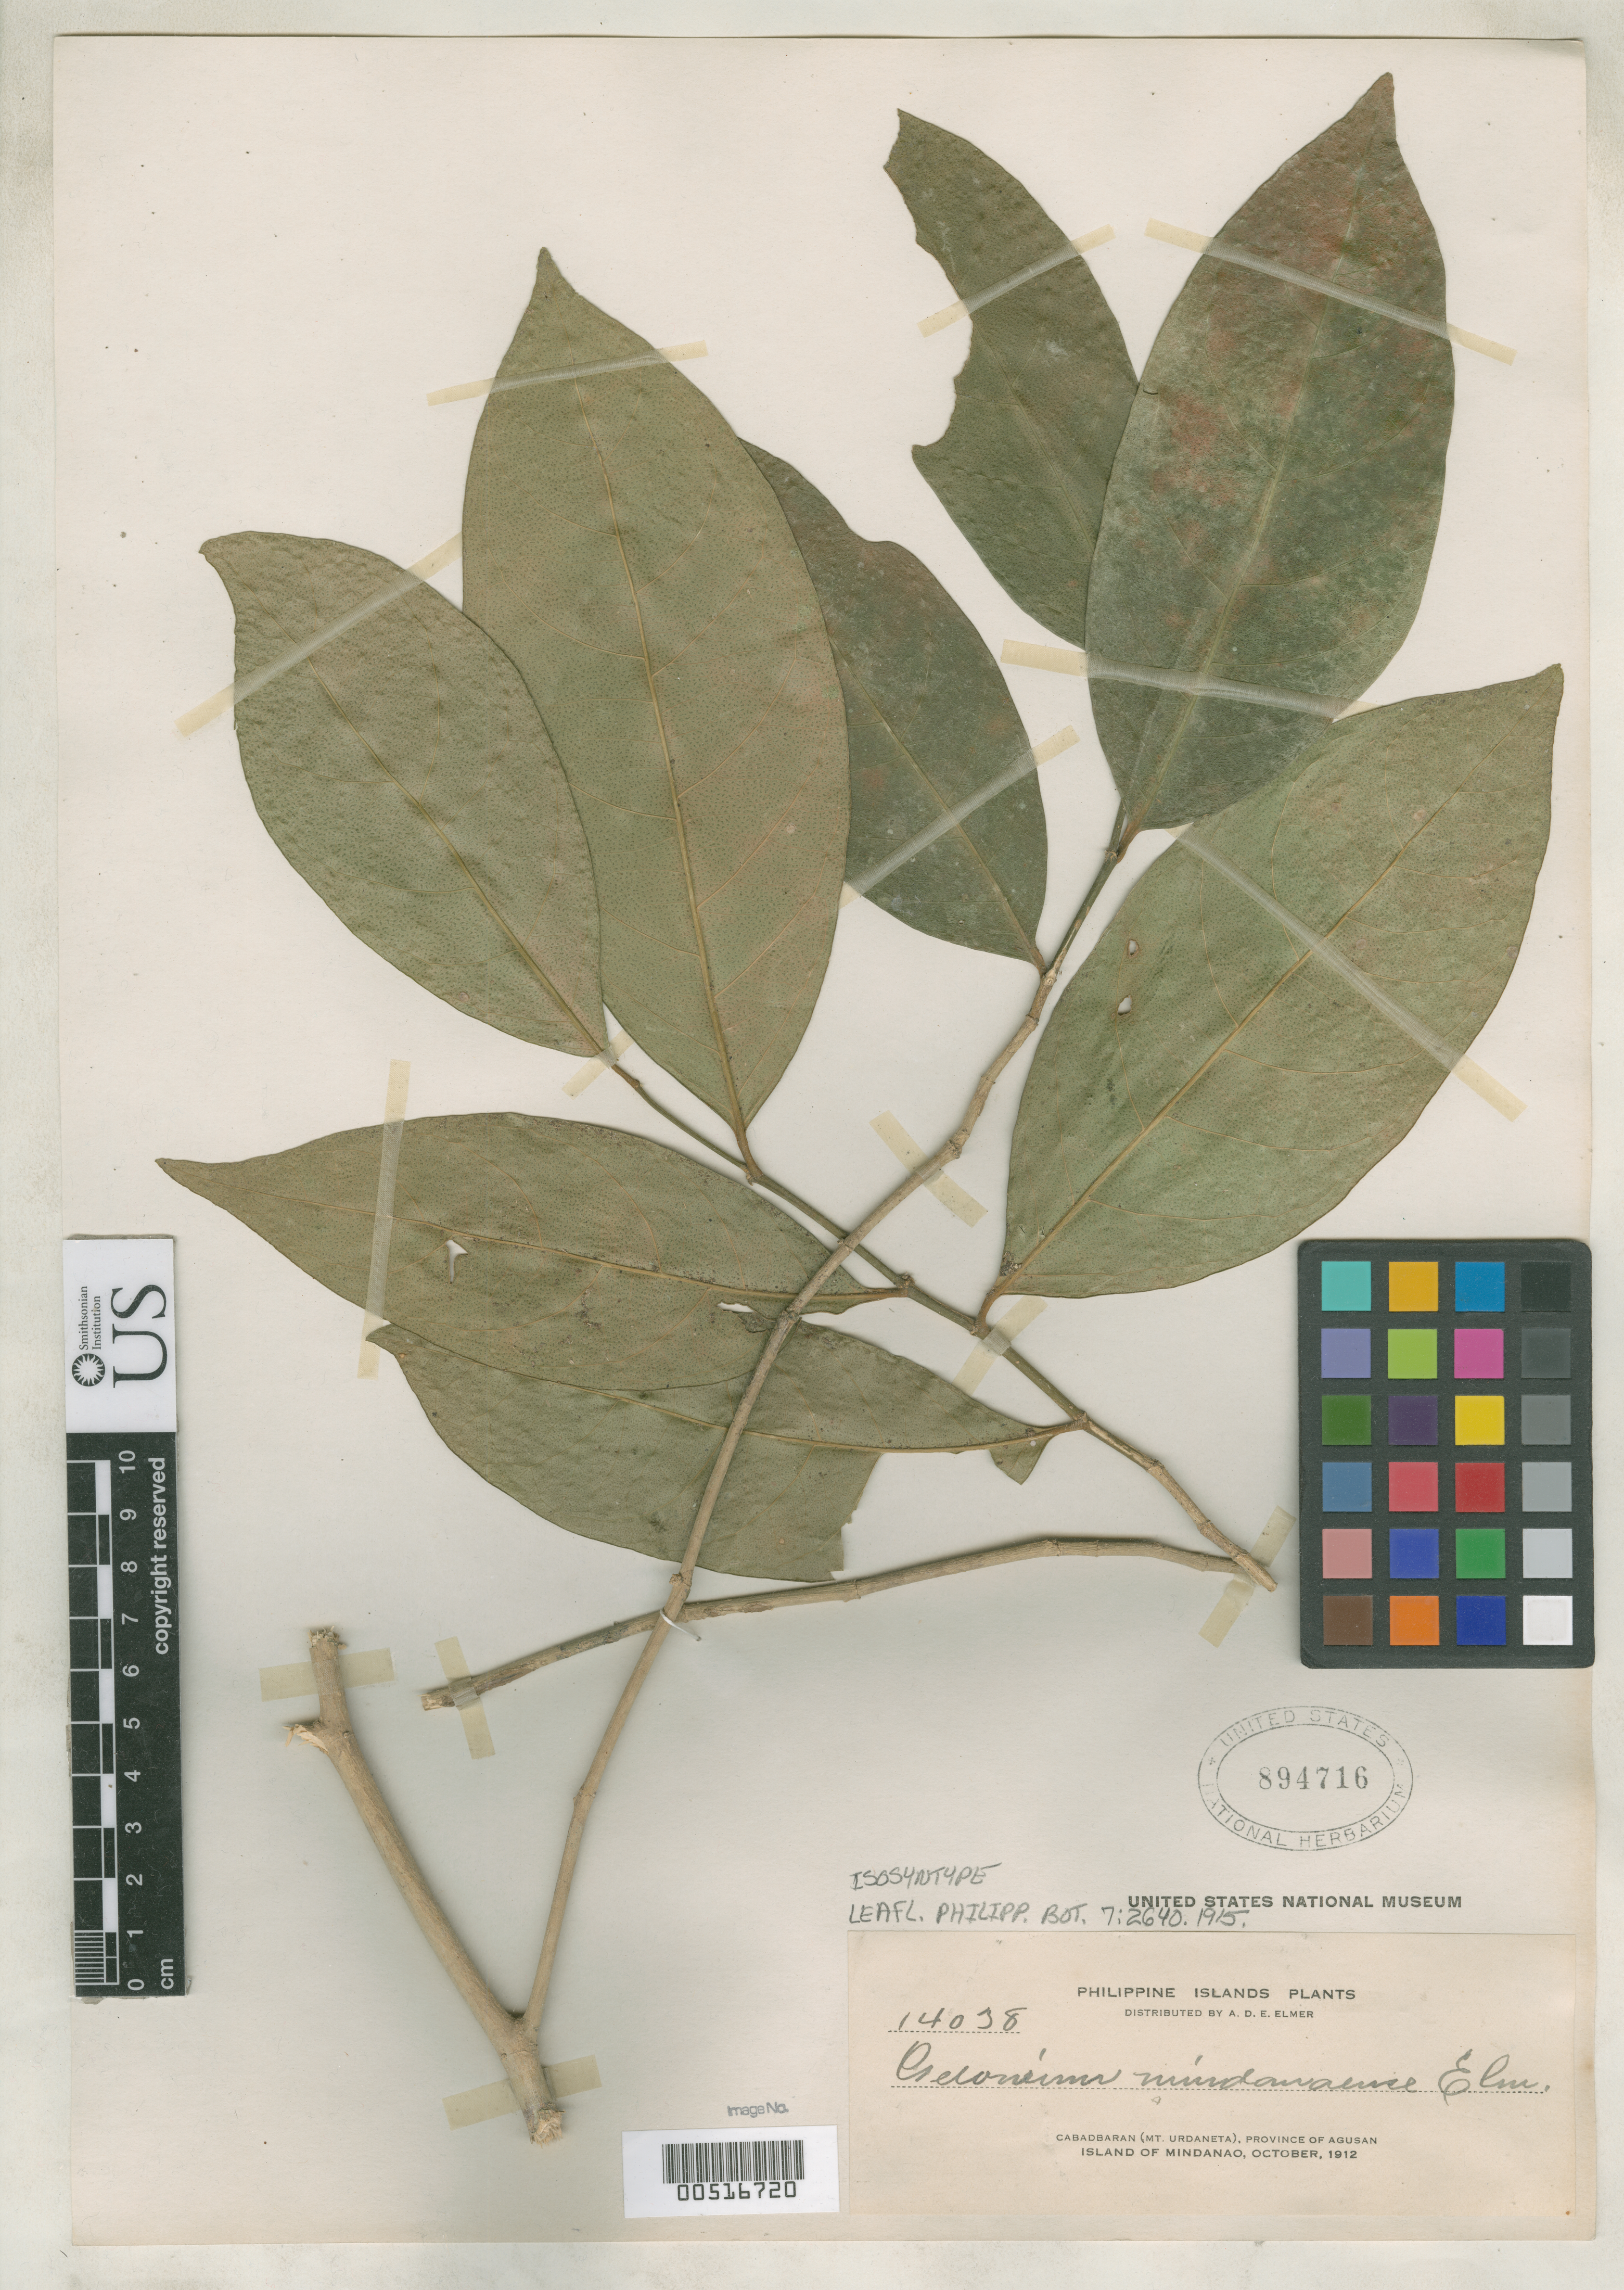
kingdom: Plantae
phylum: Tracheophyta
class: Magnoliopsida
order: Malpighiales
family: Euphorbiaceae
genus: Gelonium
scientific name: Gelonium mindanaense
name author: Elmer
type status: Isosyntype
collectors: A. D. E. Elmer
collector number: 14038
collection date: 1912-10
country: Philippines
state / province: Caraga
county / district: Agusan del Norte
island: Mindanao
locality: Cabadbaran (Mt. Urdaneta), Province of Agusan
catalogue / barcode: US 894716